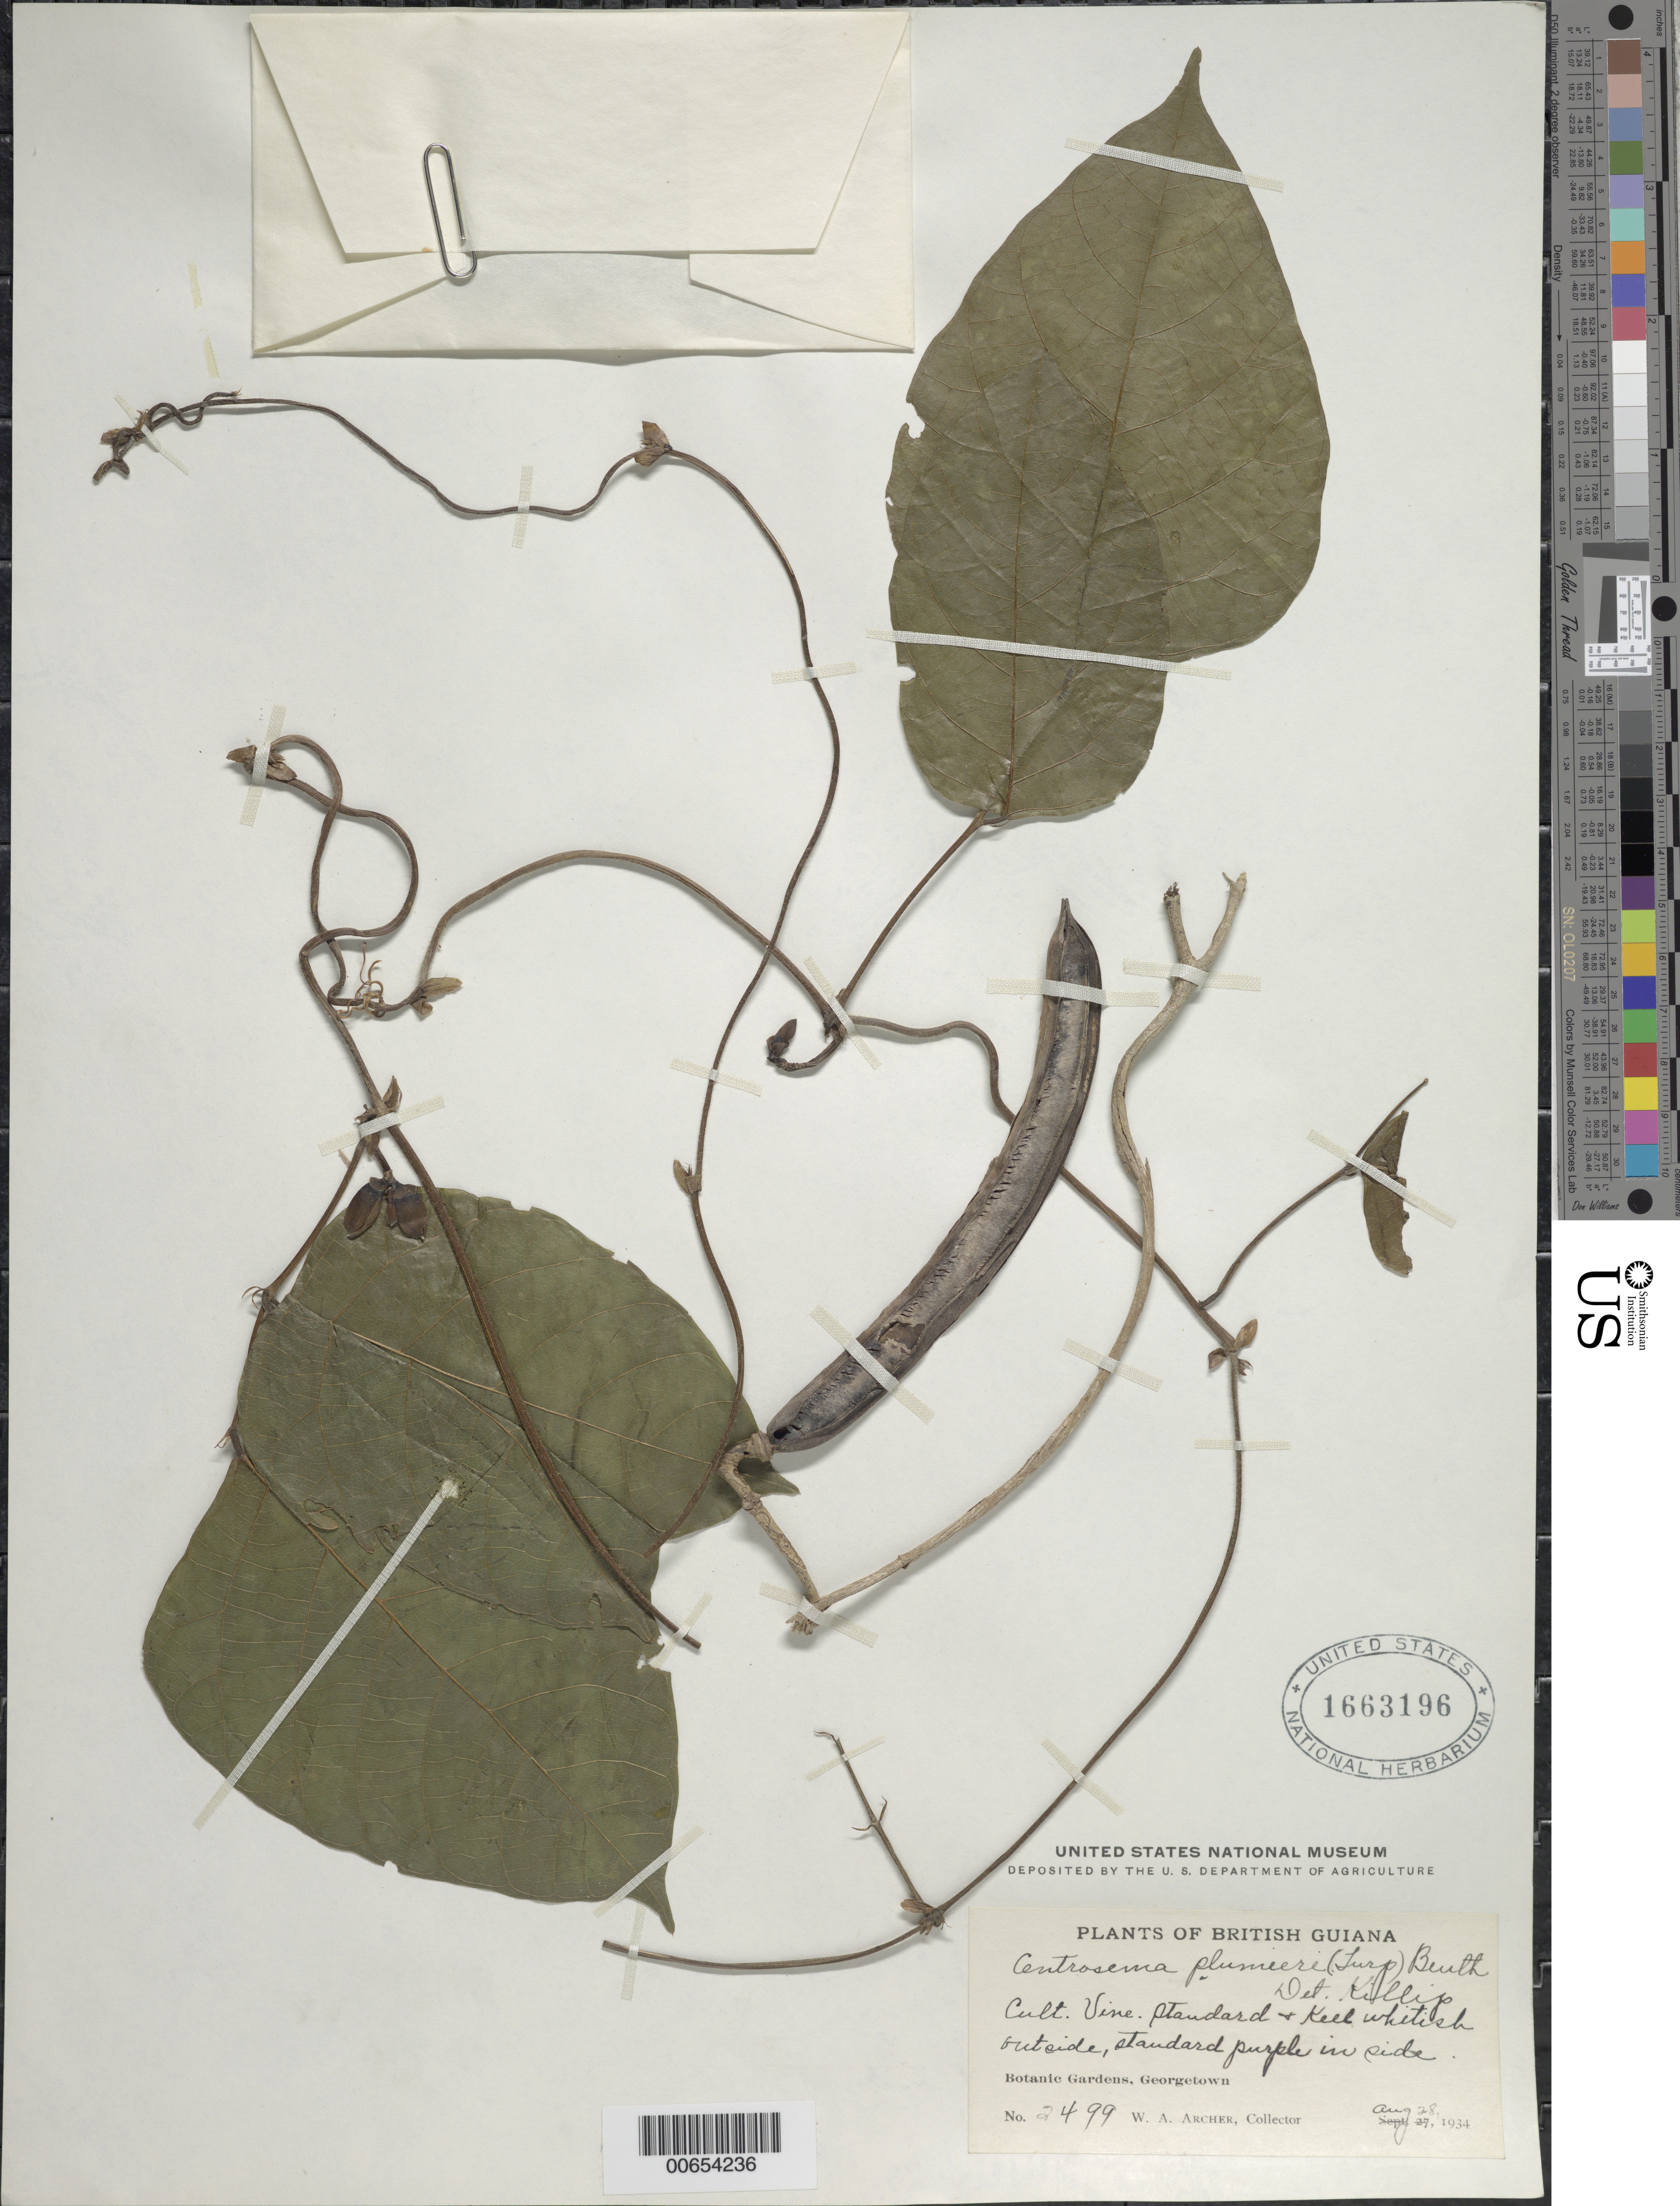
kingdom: Plantae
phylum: Tracheophyta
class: Magnoliopsida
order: Fabales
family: Fabaceae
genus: Centrosema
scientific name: Centrosema plumieri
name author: (Turpin ex Pers.) Benth.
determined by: Killip, Ellsworth P.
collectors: W. A. Archer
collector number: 2499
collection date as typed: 28-Aug-34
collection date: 1934-08-28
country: Guyana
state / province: Demerara-Mahaica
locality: Georgetown, Botanic Gardens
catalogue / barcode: US 1663196